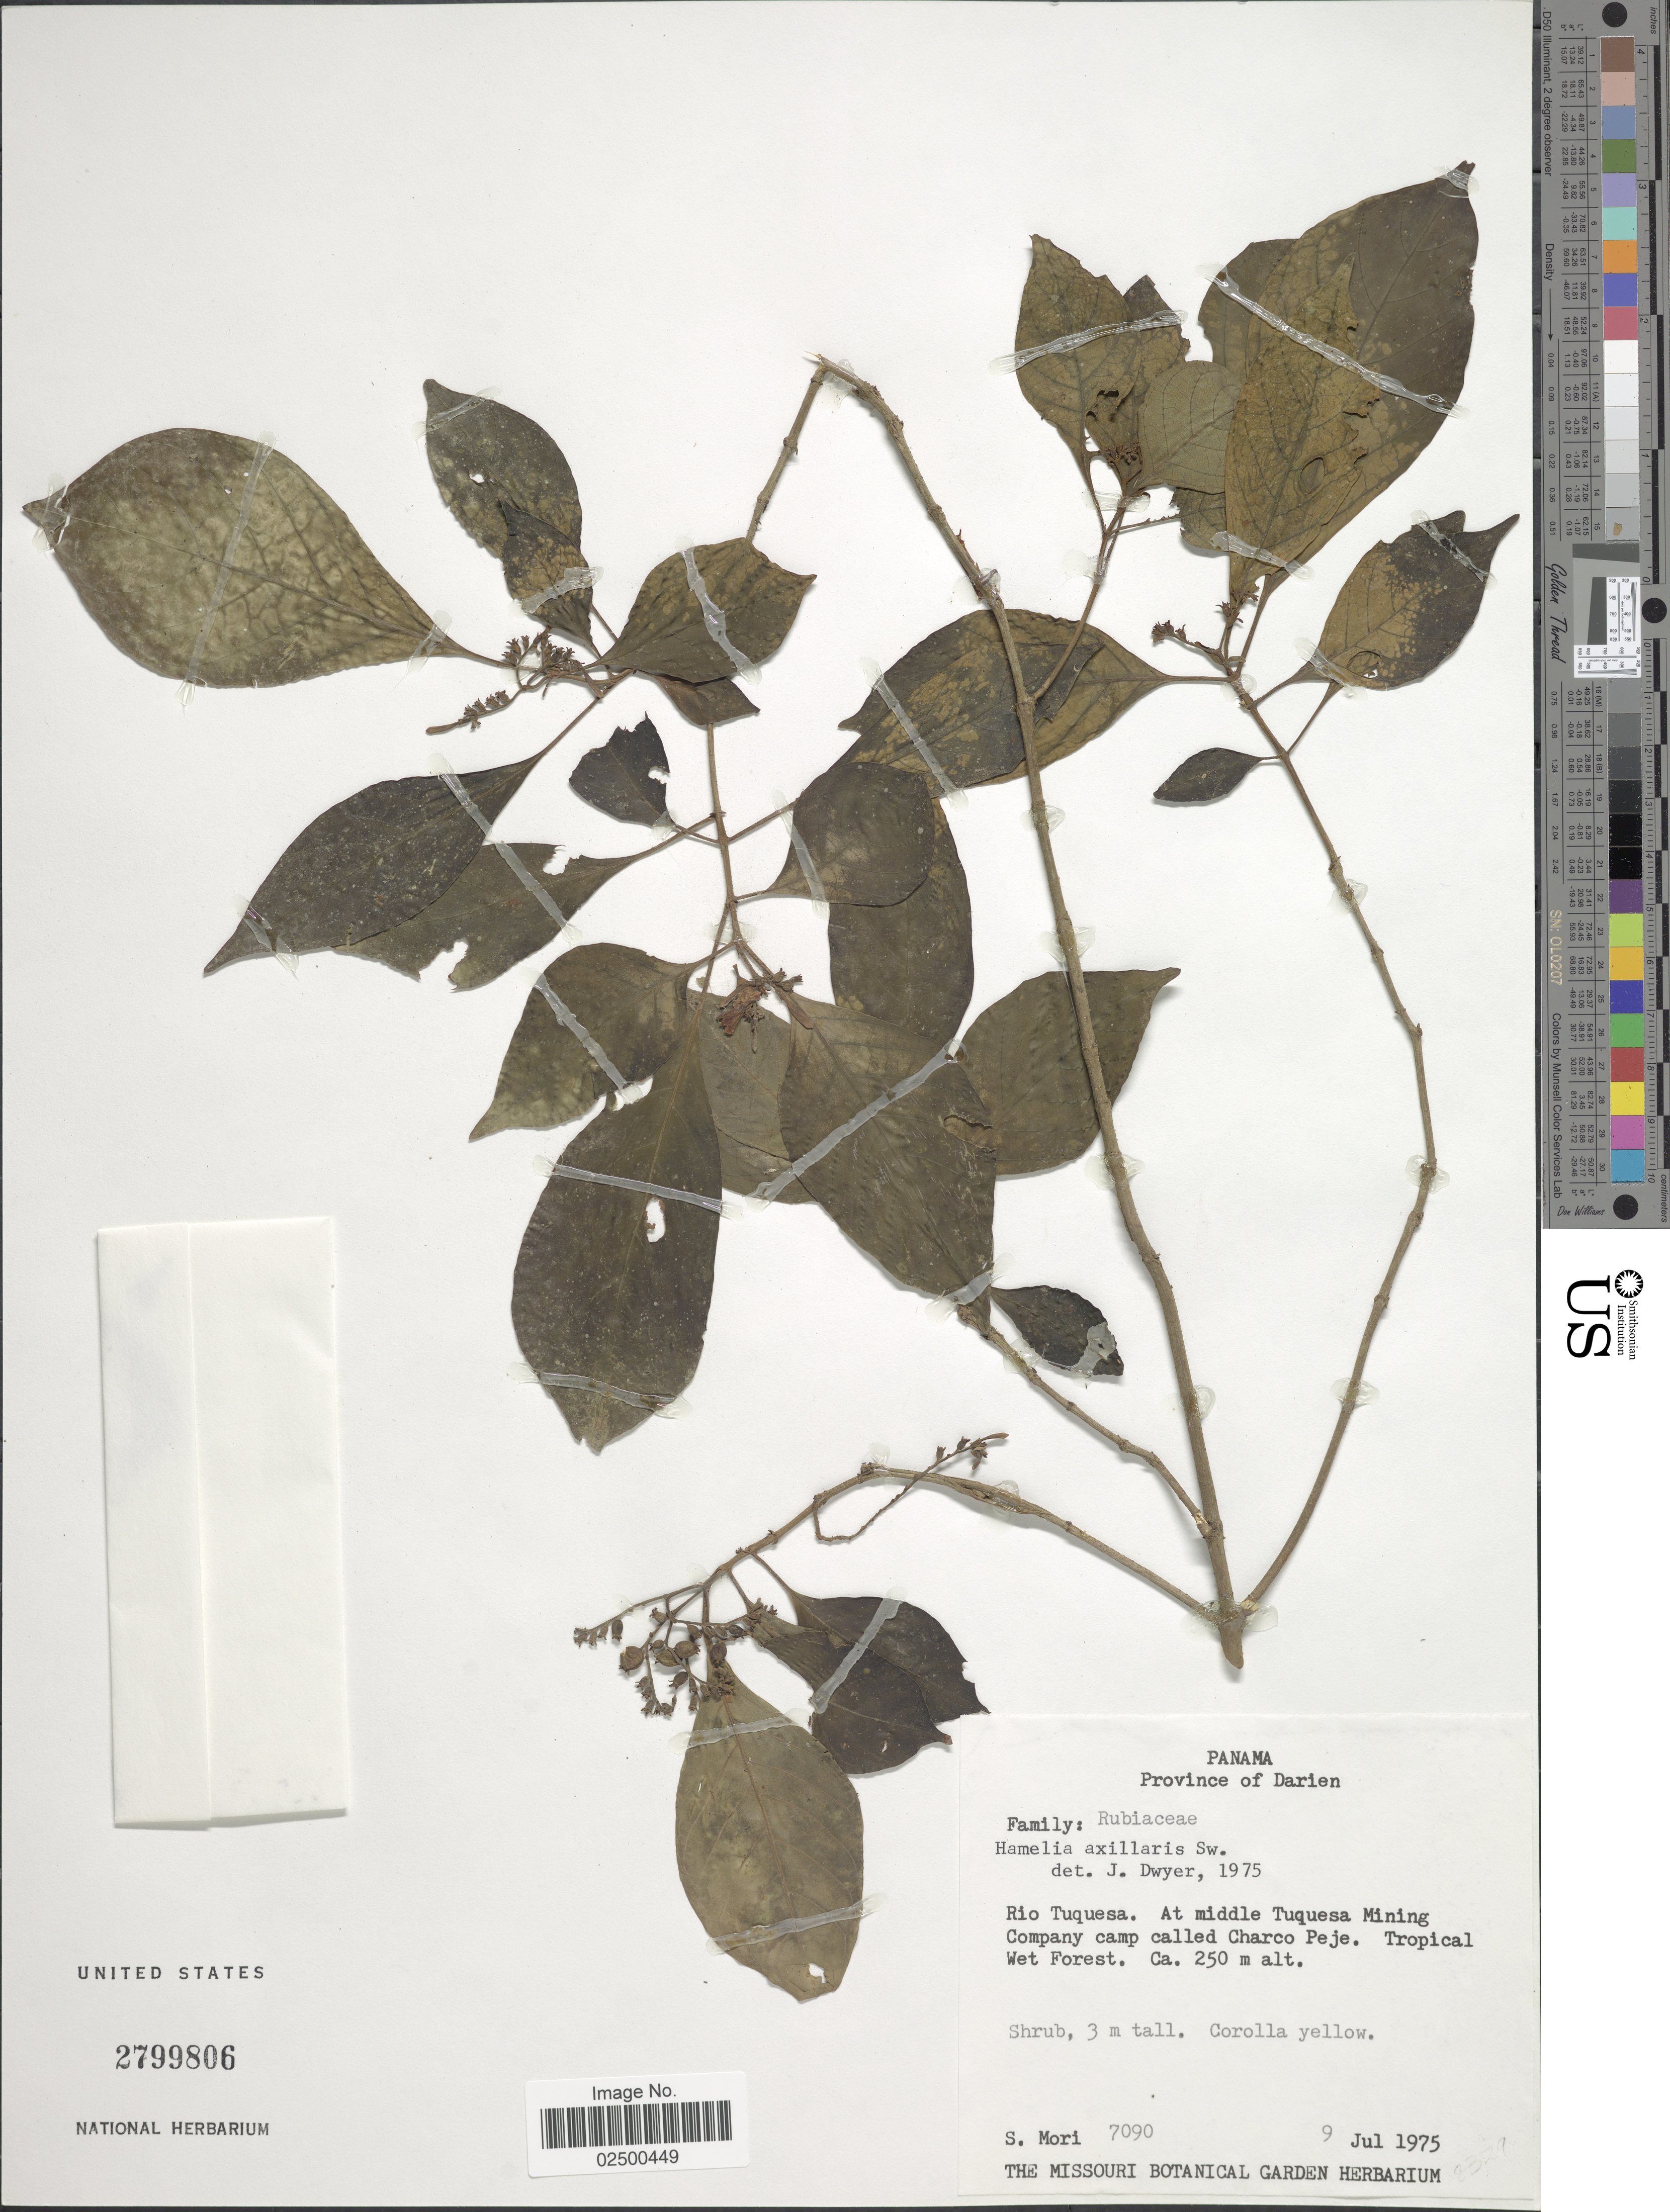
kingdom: Plantae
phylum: Tracheophyta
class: Magnoliopsida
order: Gentianales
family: Rubiaceae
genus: Hamelia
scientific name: Hamelia axillaris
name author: Sw.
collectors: S. Mori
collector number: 7090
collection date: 1975-07-09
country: Panama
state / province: Darién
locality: Province of Darien, Rio Tuquesa, At middle Tuquesa Mining Company camp called Charco Peje, Tropical Wet Forest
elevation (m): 250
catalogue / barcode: US 2799806